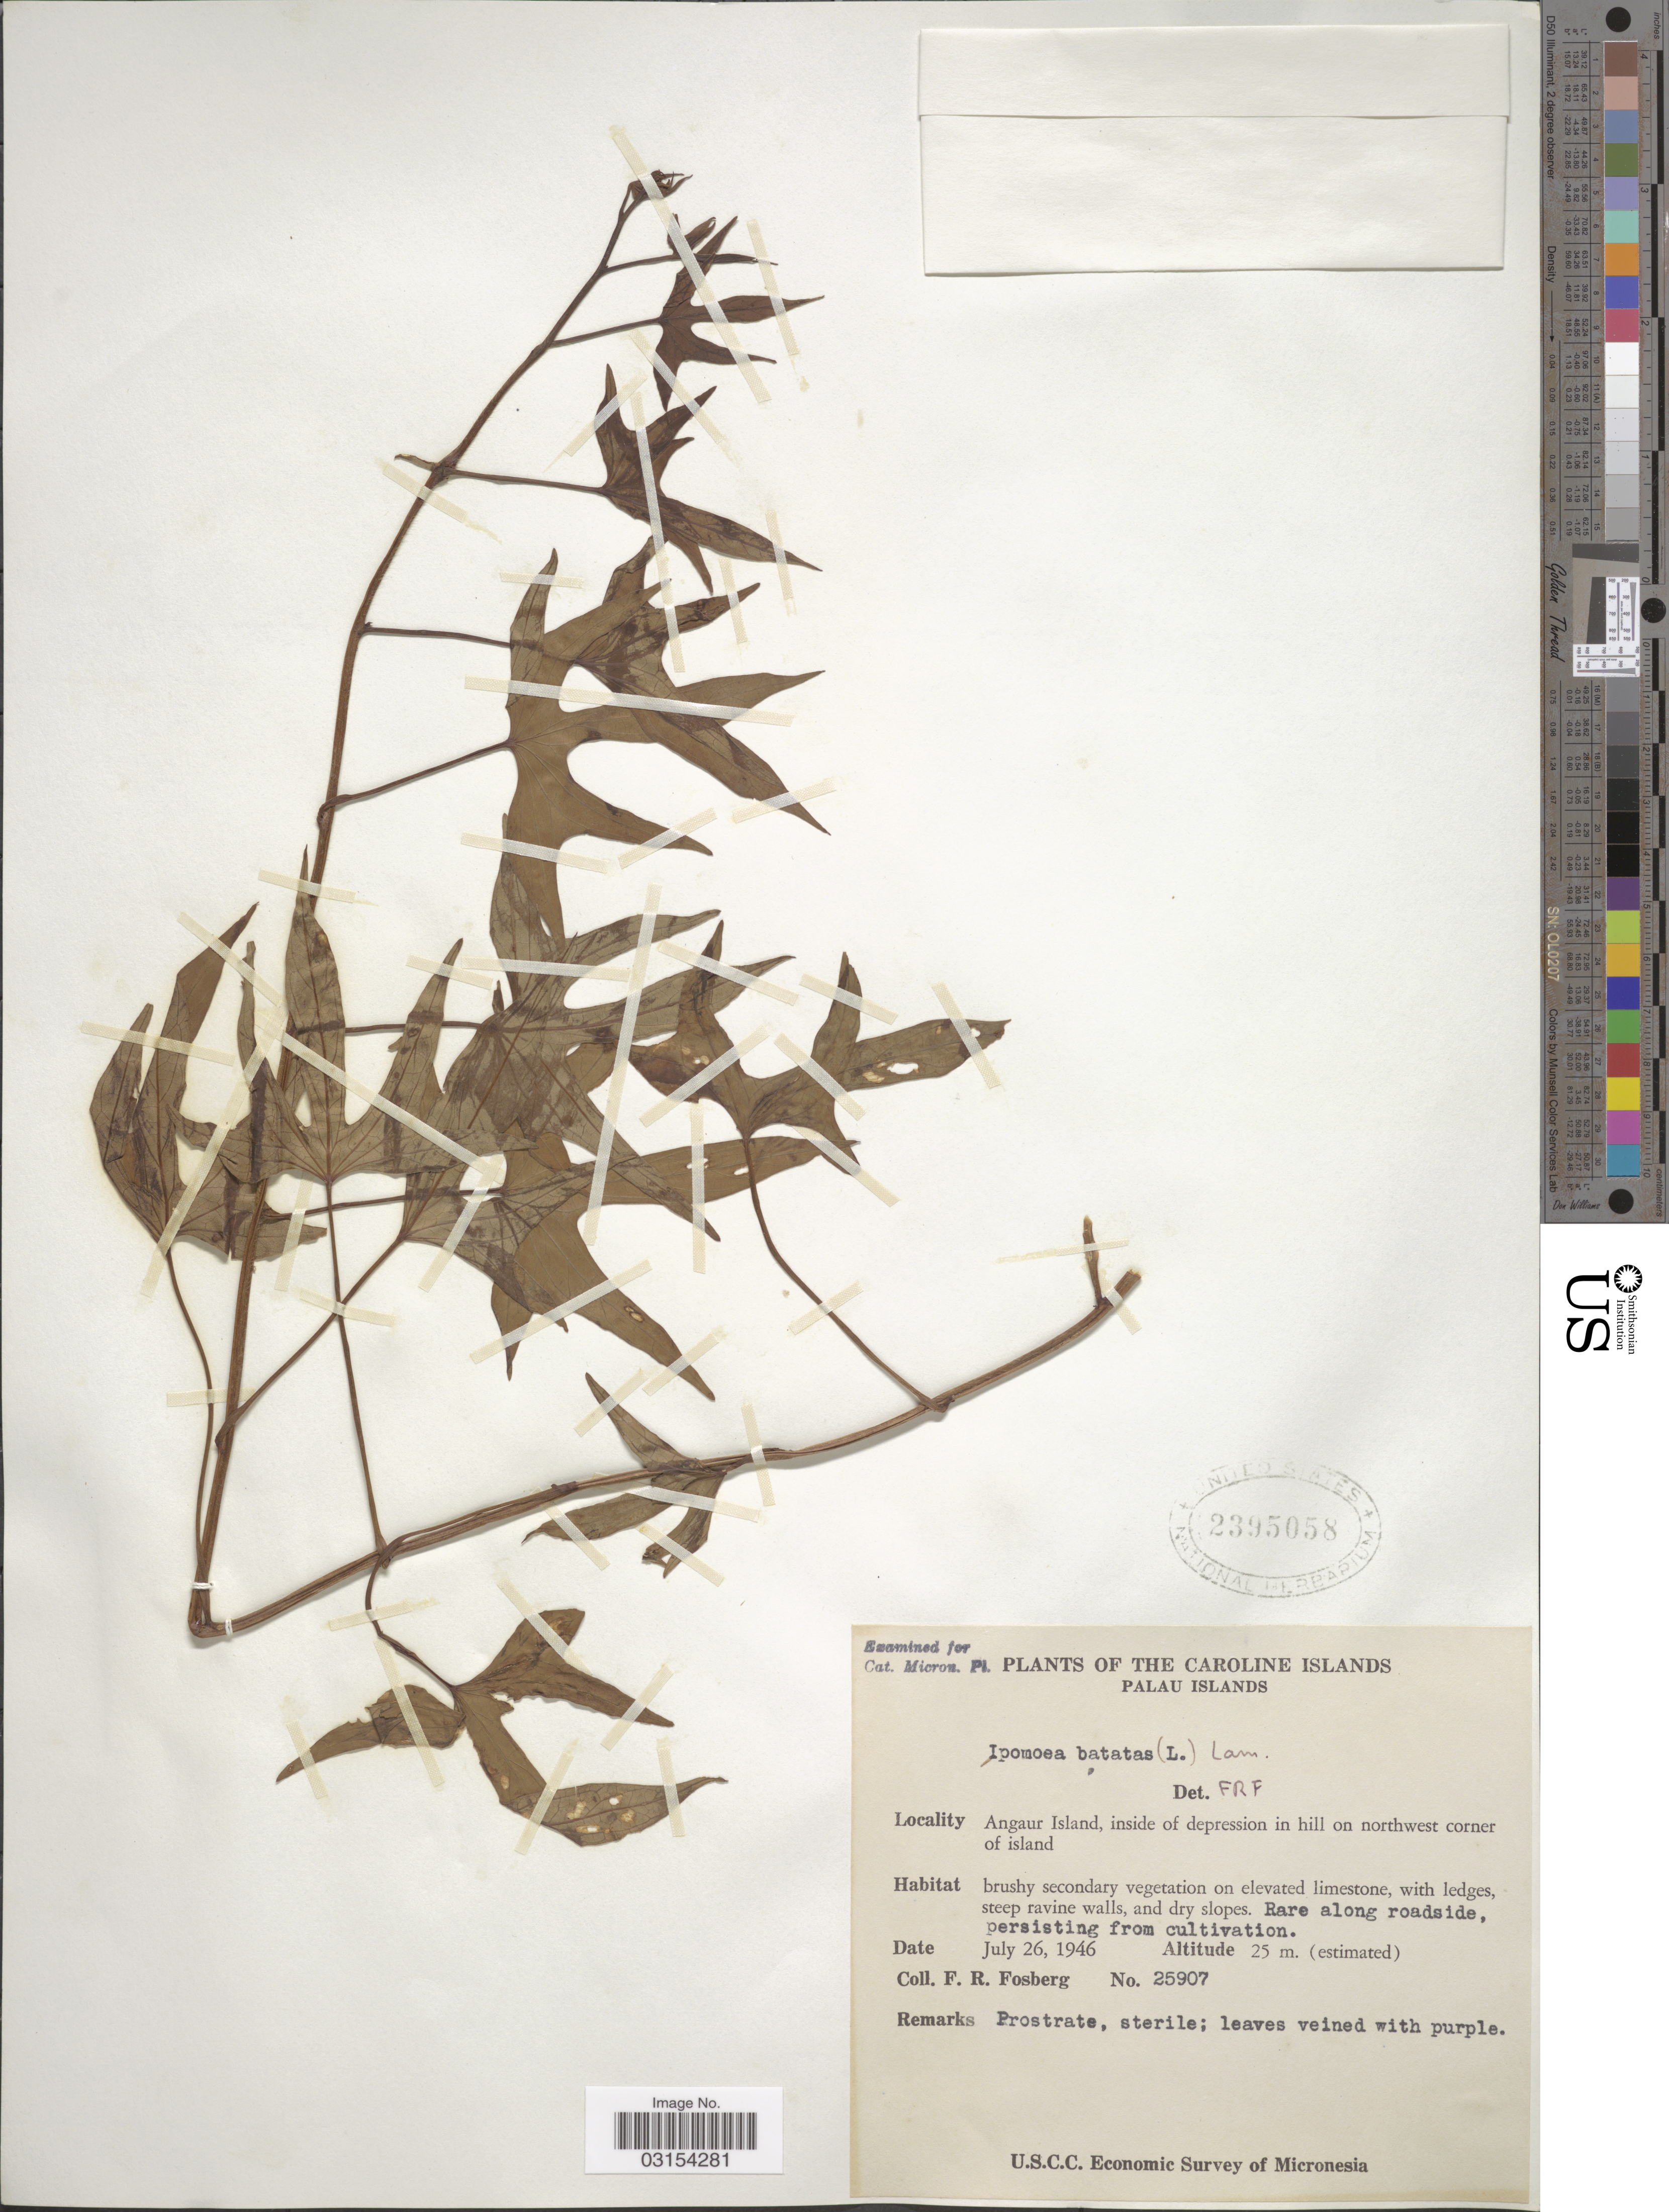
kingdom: Plantae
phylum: Tracheophyta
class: Magnoliopsida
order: Solanales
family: Convolvulaceae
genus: Ipomoea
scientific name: Ipomoea batatas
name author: (L.) Lam.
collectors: F. R. Fosberg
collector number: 259*07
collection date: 1946-07-26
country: Palau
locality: The Caroline Islands. Palau Islands. Angaur Island, inside of depression in hill on northwest corner of island.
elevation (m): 25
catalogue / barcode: US 2395058